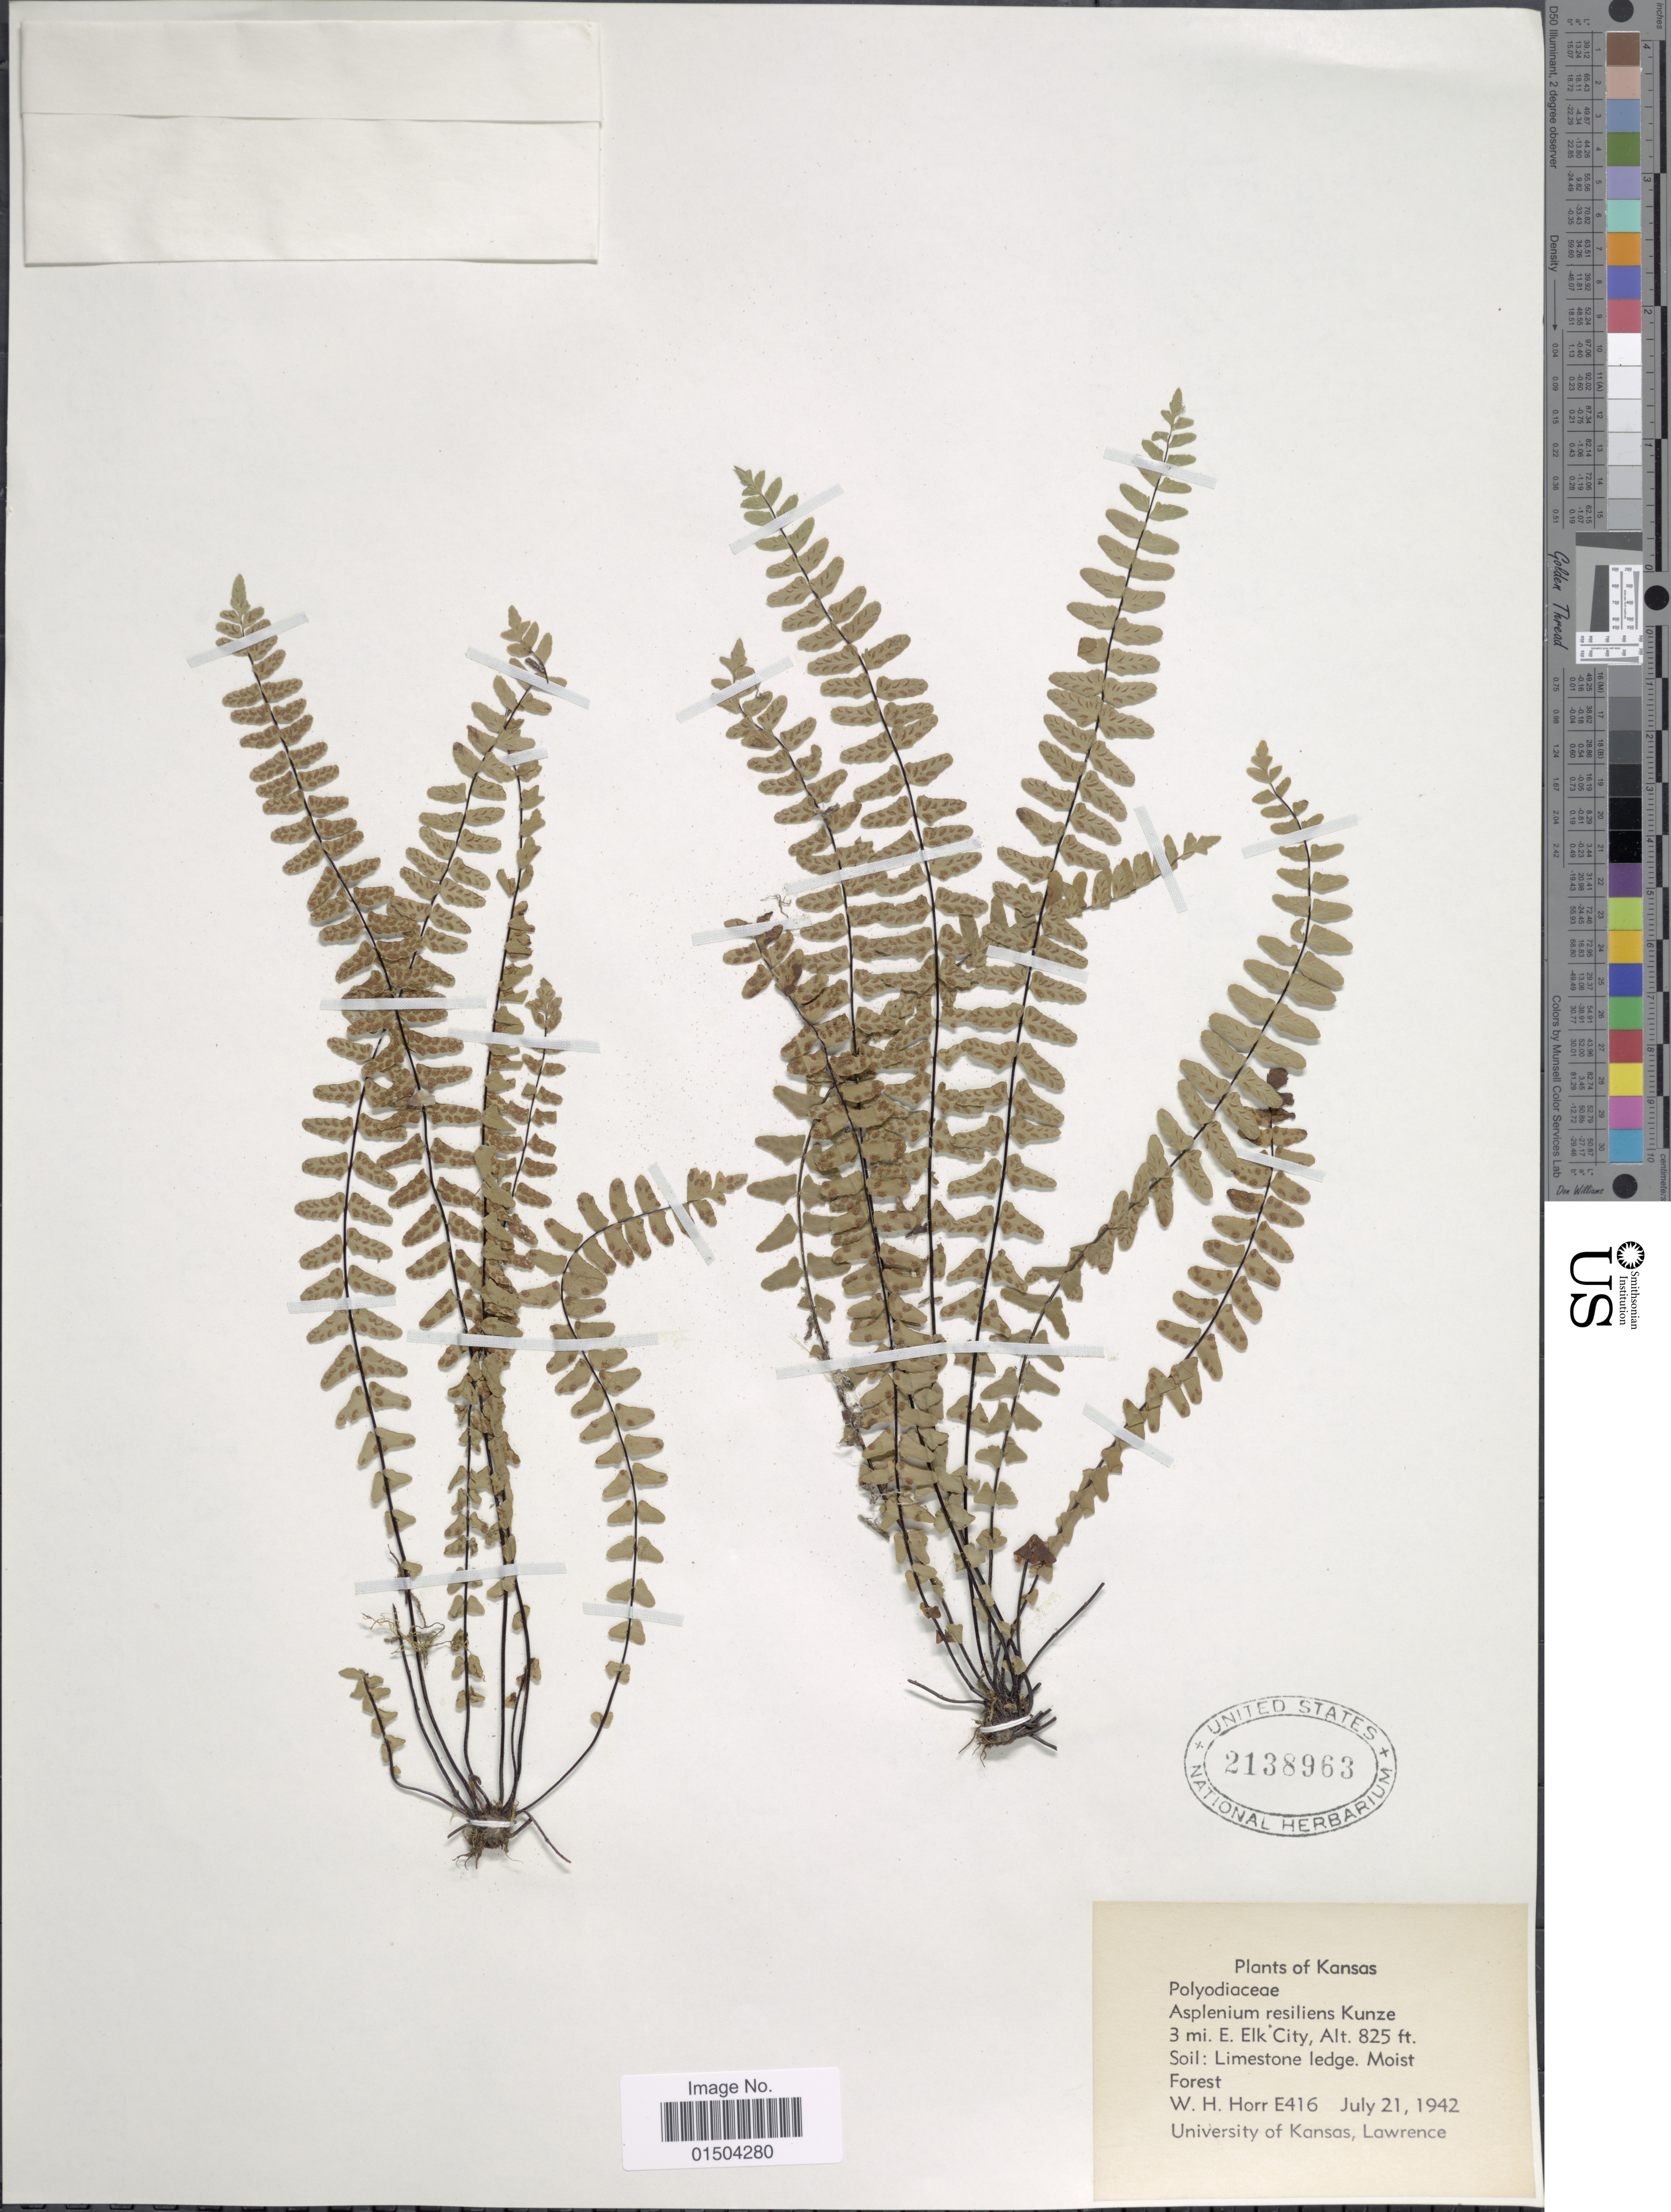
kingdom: Plantae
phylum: Tracheophyta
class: Polypodiopsida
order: Polypodiales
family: Aspleniaceae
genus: Asplenium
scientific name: Asplenium resiliens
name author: Kunze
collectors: W. H. Horr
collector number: E416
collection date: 1942-07-21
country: United States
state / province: Kansas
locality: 3 mi. E. Elk City.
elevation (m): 251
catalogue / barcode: US 2138963